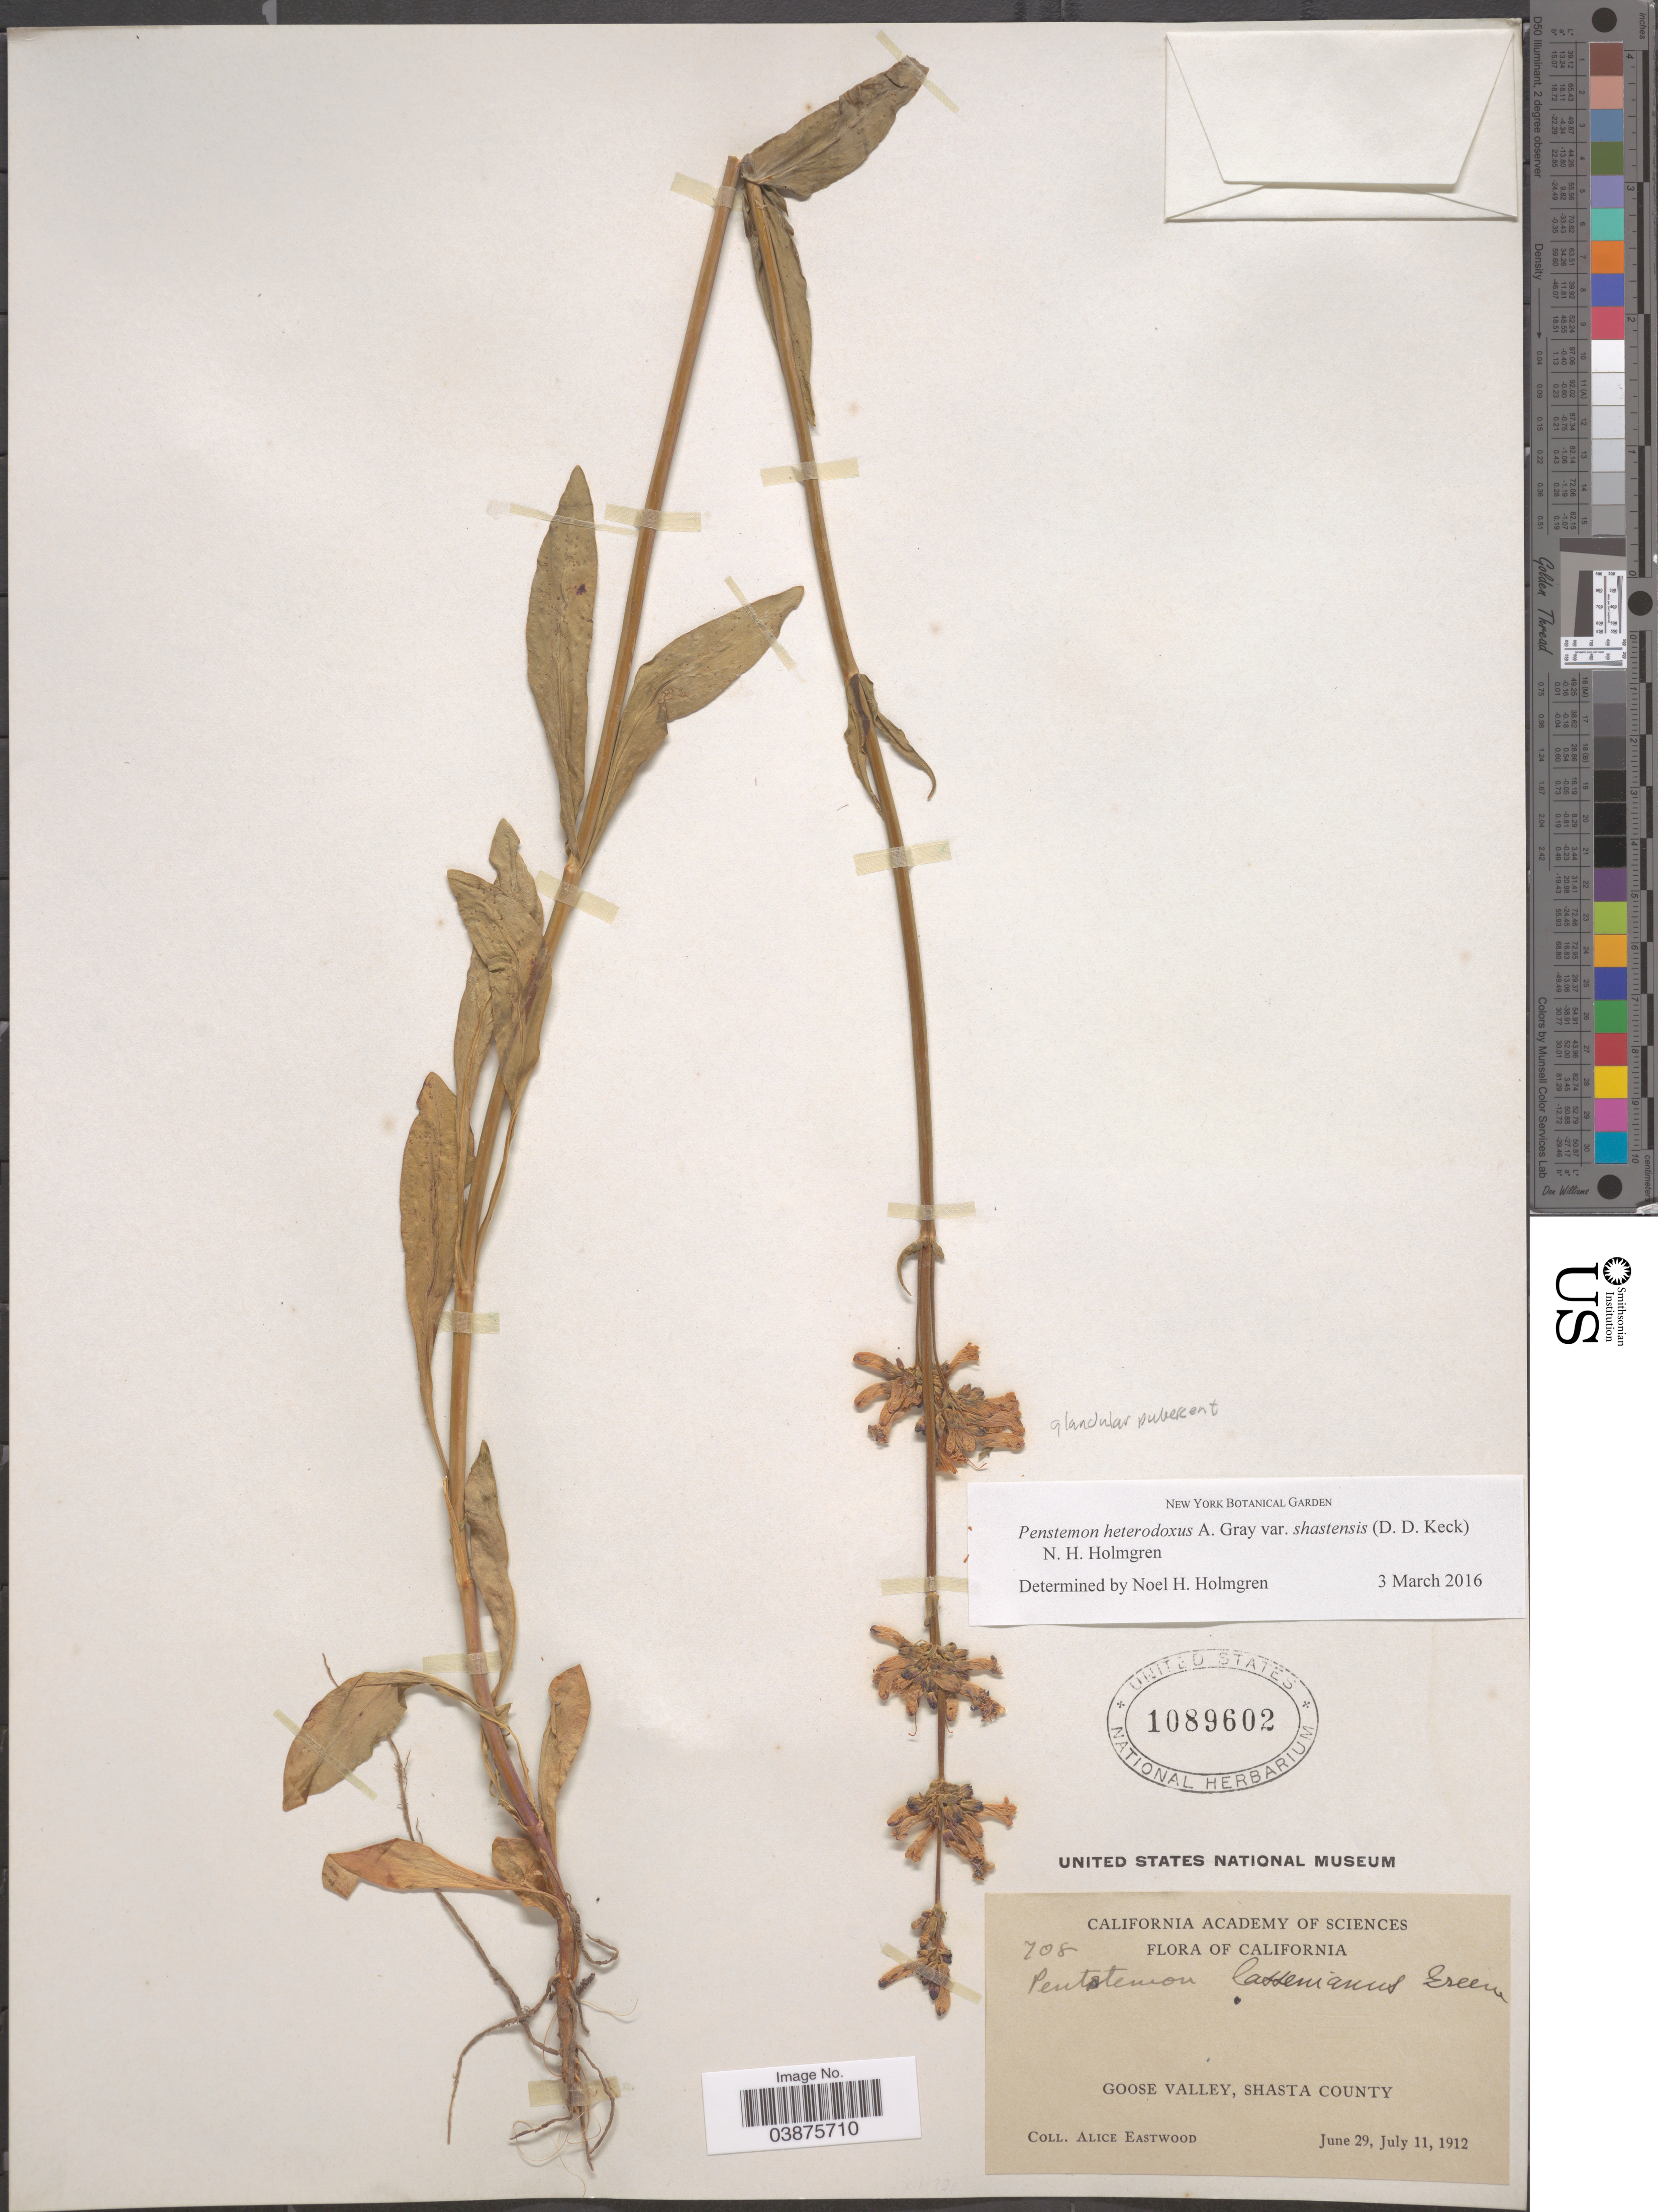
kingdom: Plantae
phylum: Tracheophyta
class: Magnoliopsida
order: Lamiales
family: Plantaginaceae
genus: Penstemon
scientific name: Penstemon heterodoxus var. shastensis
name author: (D.D. Keck) N.H. Holmgren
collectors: A. Eastwood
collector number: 708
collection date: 1912-06-29/1912-07-11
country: United States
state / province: California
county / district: Shasta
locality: Goose Valley, Shasta County.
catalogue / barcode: US 1089602